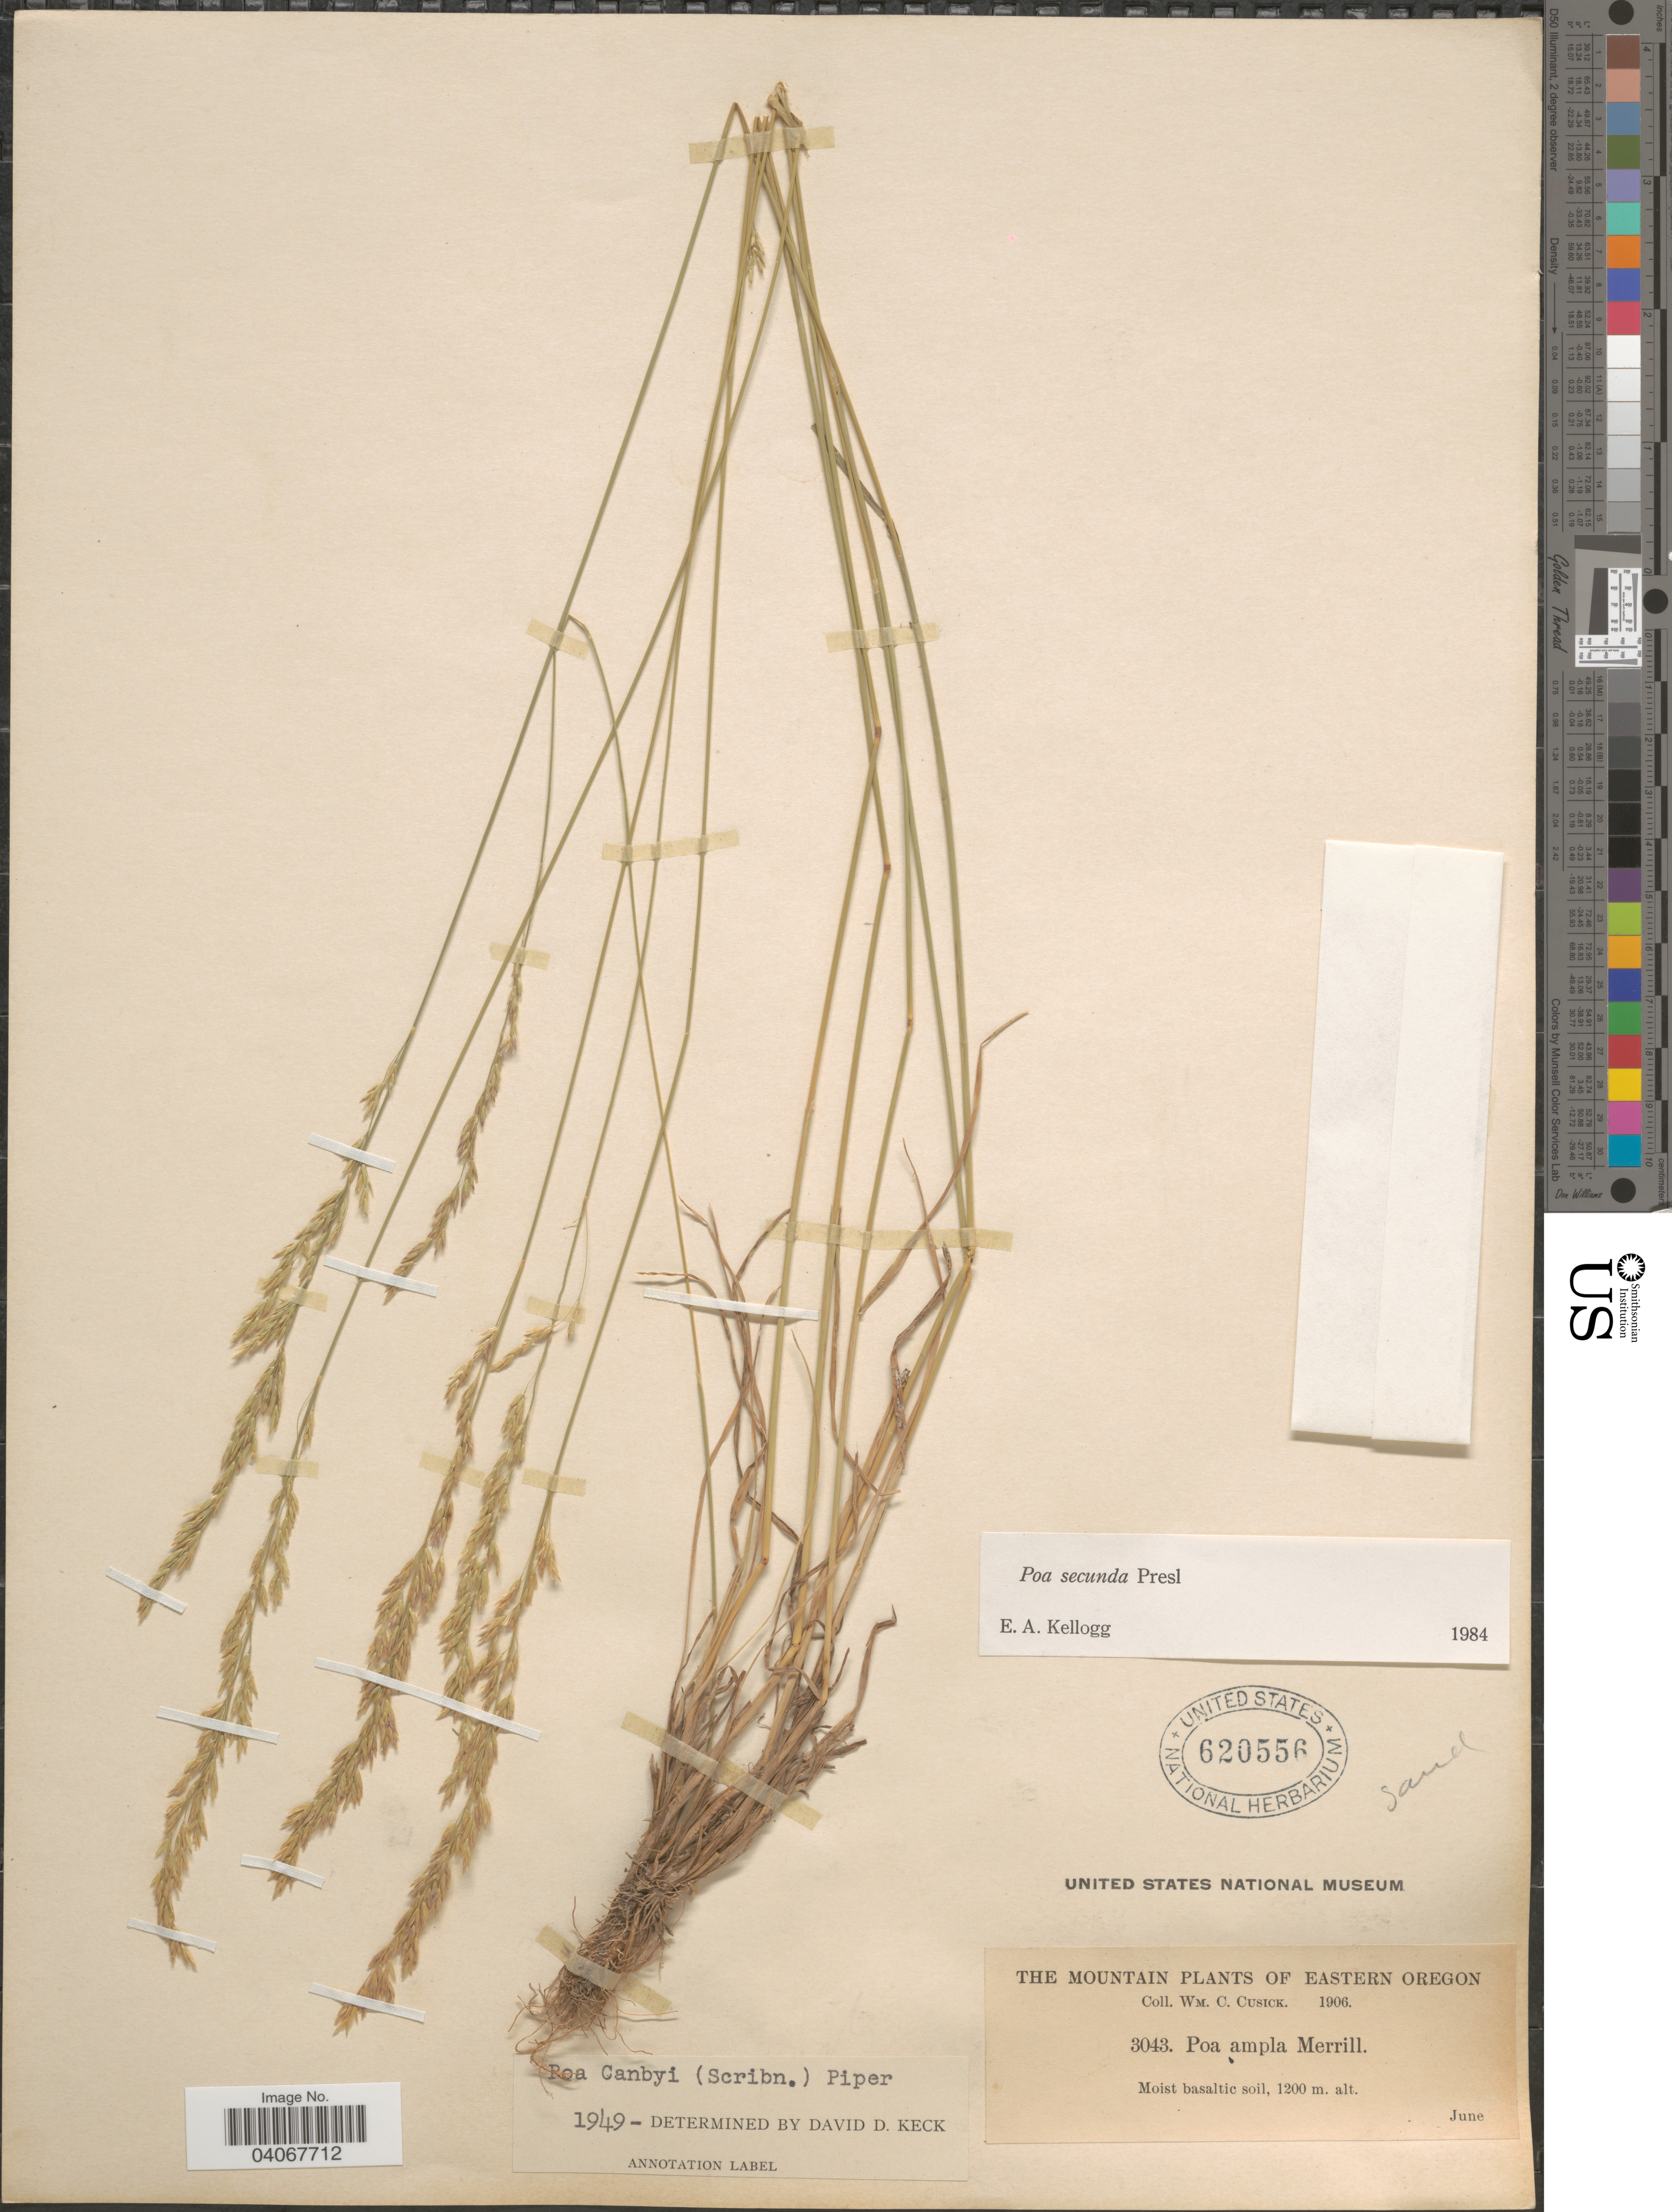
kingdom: Plantae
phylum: Tracheophyta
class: Liliopsida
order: Poales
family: Poaceae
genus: Poa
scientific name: Poa secunda subsp. secunda var. secunda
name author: J. Presl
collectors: W. C. Cusick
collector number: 3043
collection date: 1906-06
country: United States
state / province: Oregon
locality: The Mountain. Eastern Oregon.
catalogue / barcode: US 620556